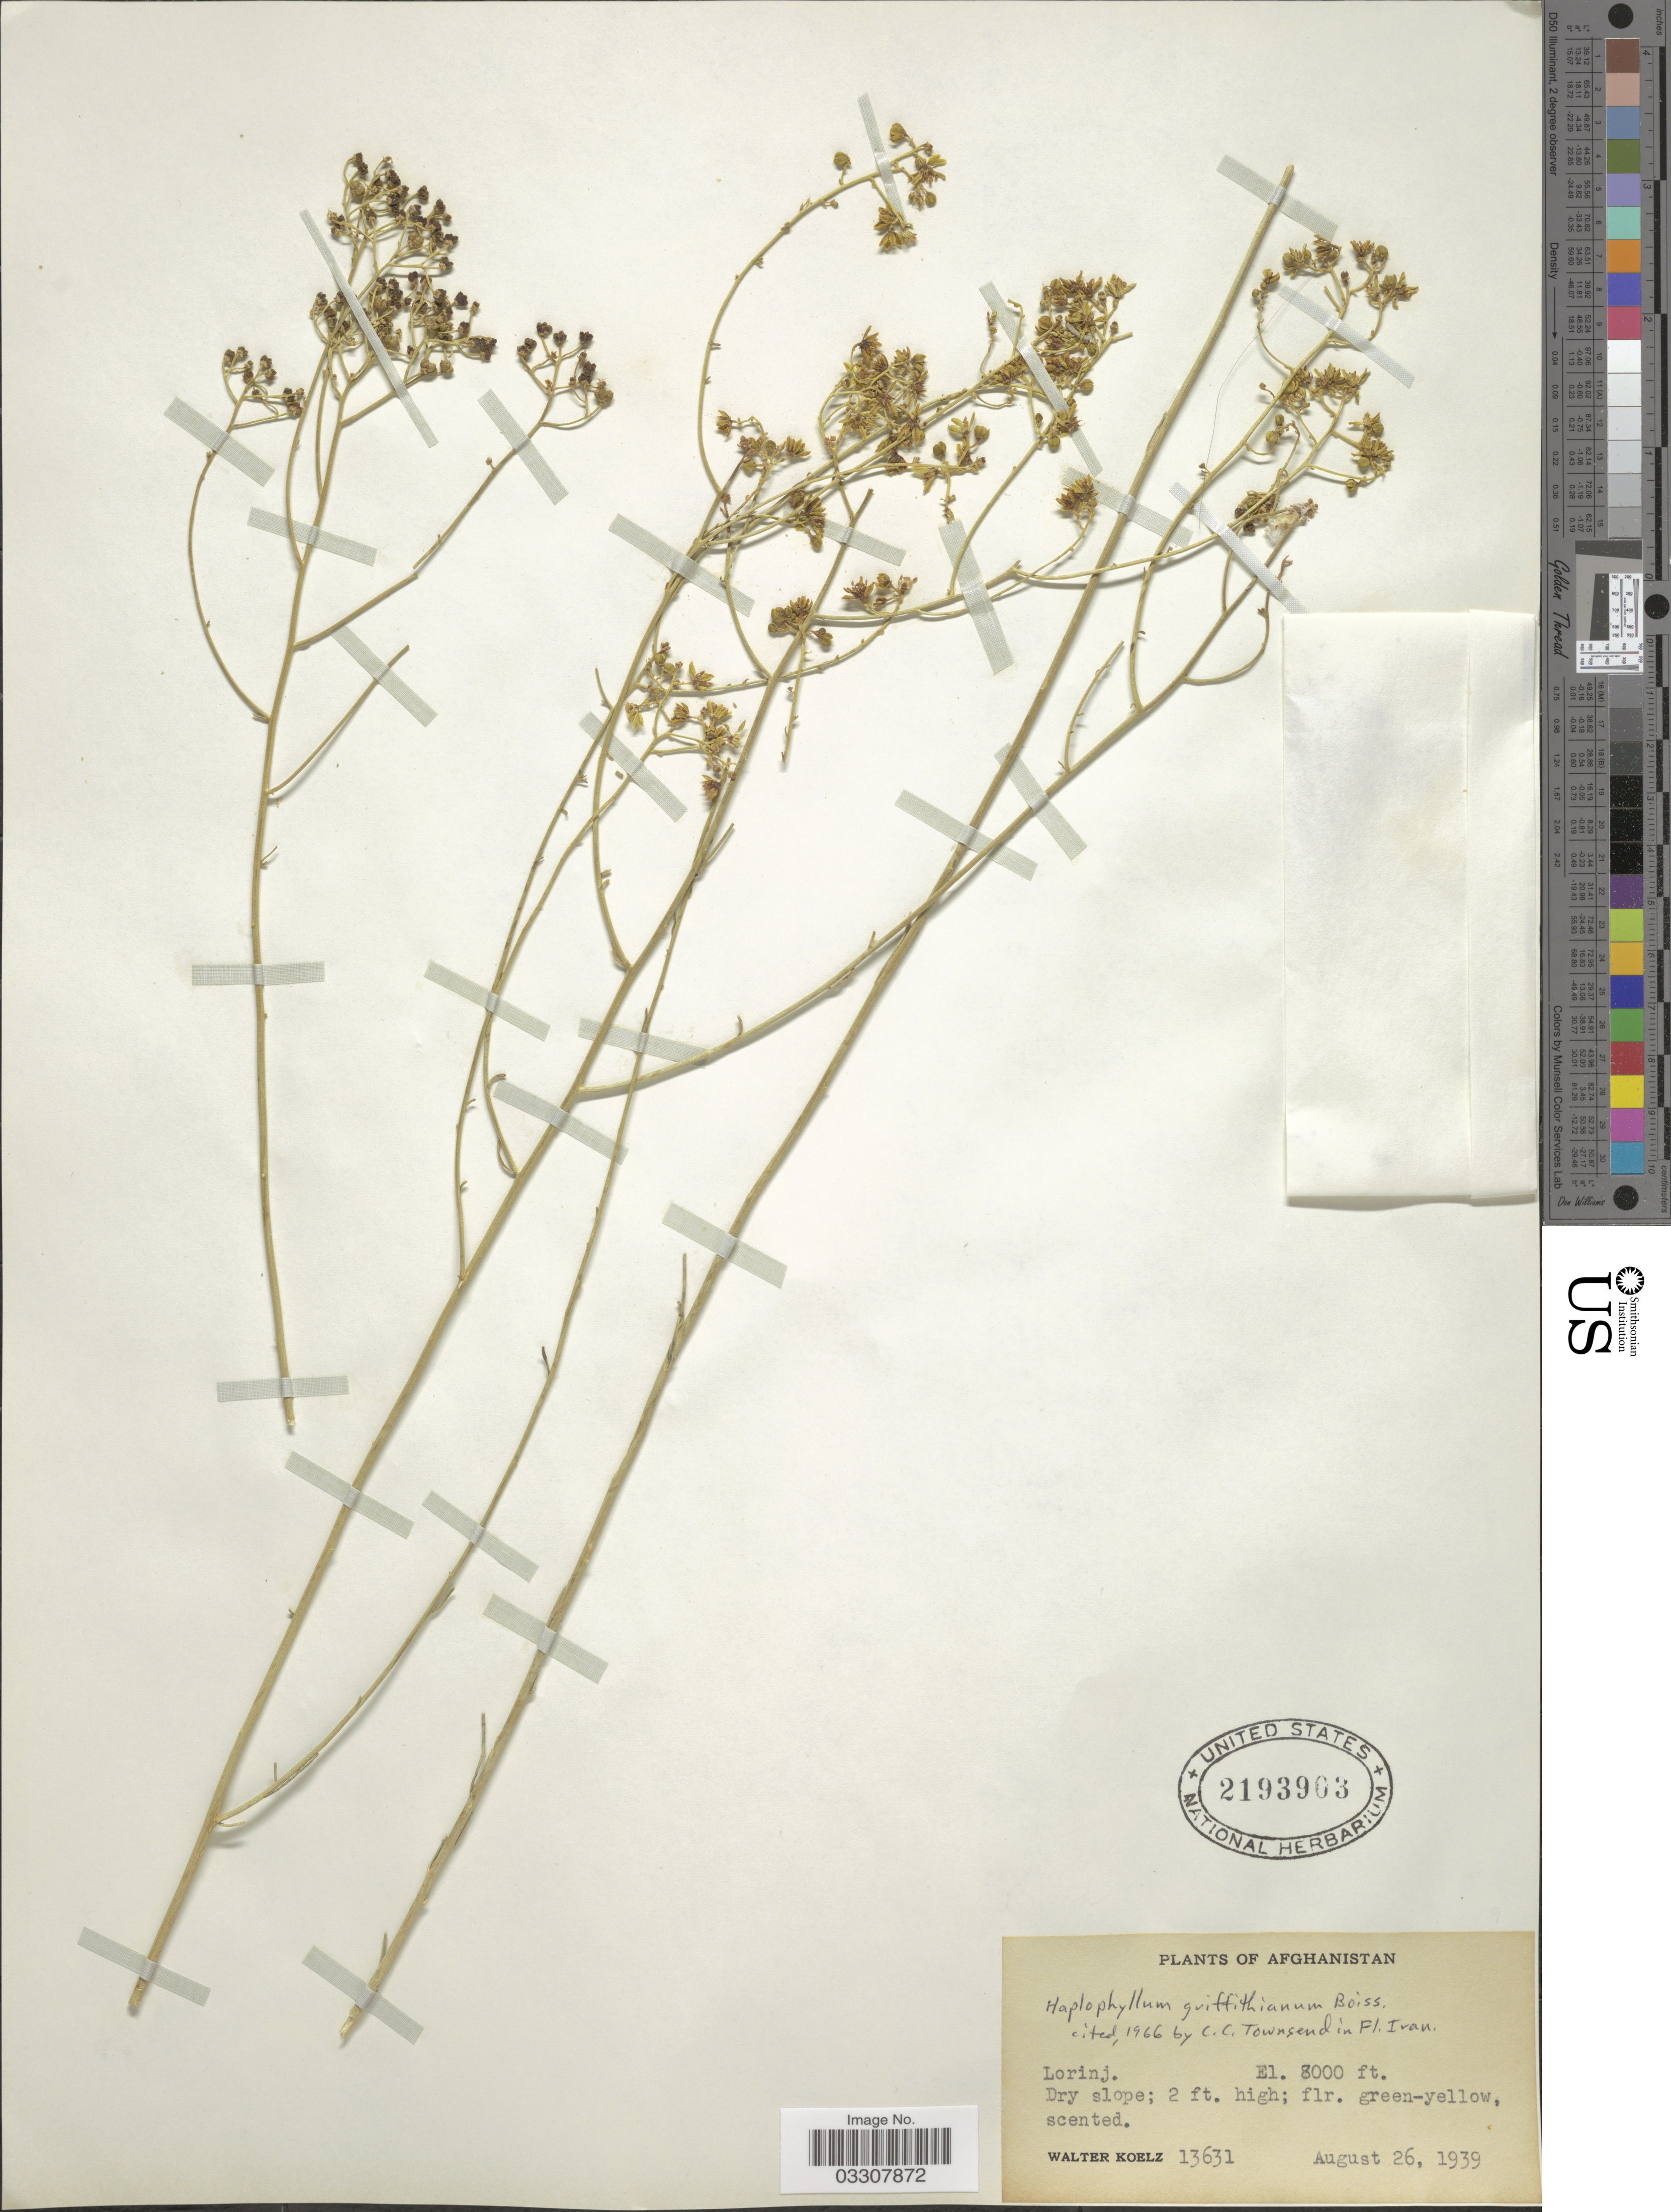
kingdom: Plantae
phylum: Tracheophyta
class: Magnoliopsida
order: Sapindales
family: Rutaceae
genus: Haplophyllum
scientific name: Haplophyllum griffithianum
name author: Boiss.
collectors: W. N. Koelz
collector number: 13631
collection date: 1939-08-26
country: Afghanistan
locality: Lorinj.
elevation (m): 2438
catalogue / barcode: US 2193903